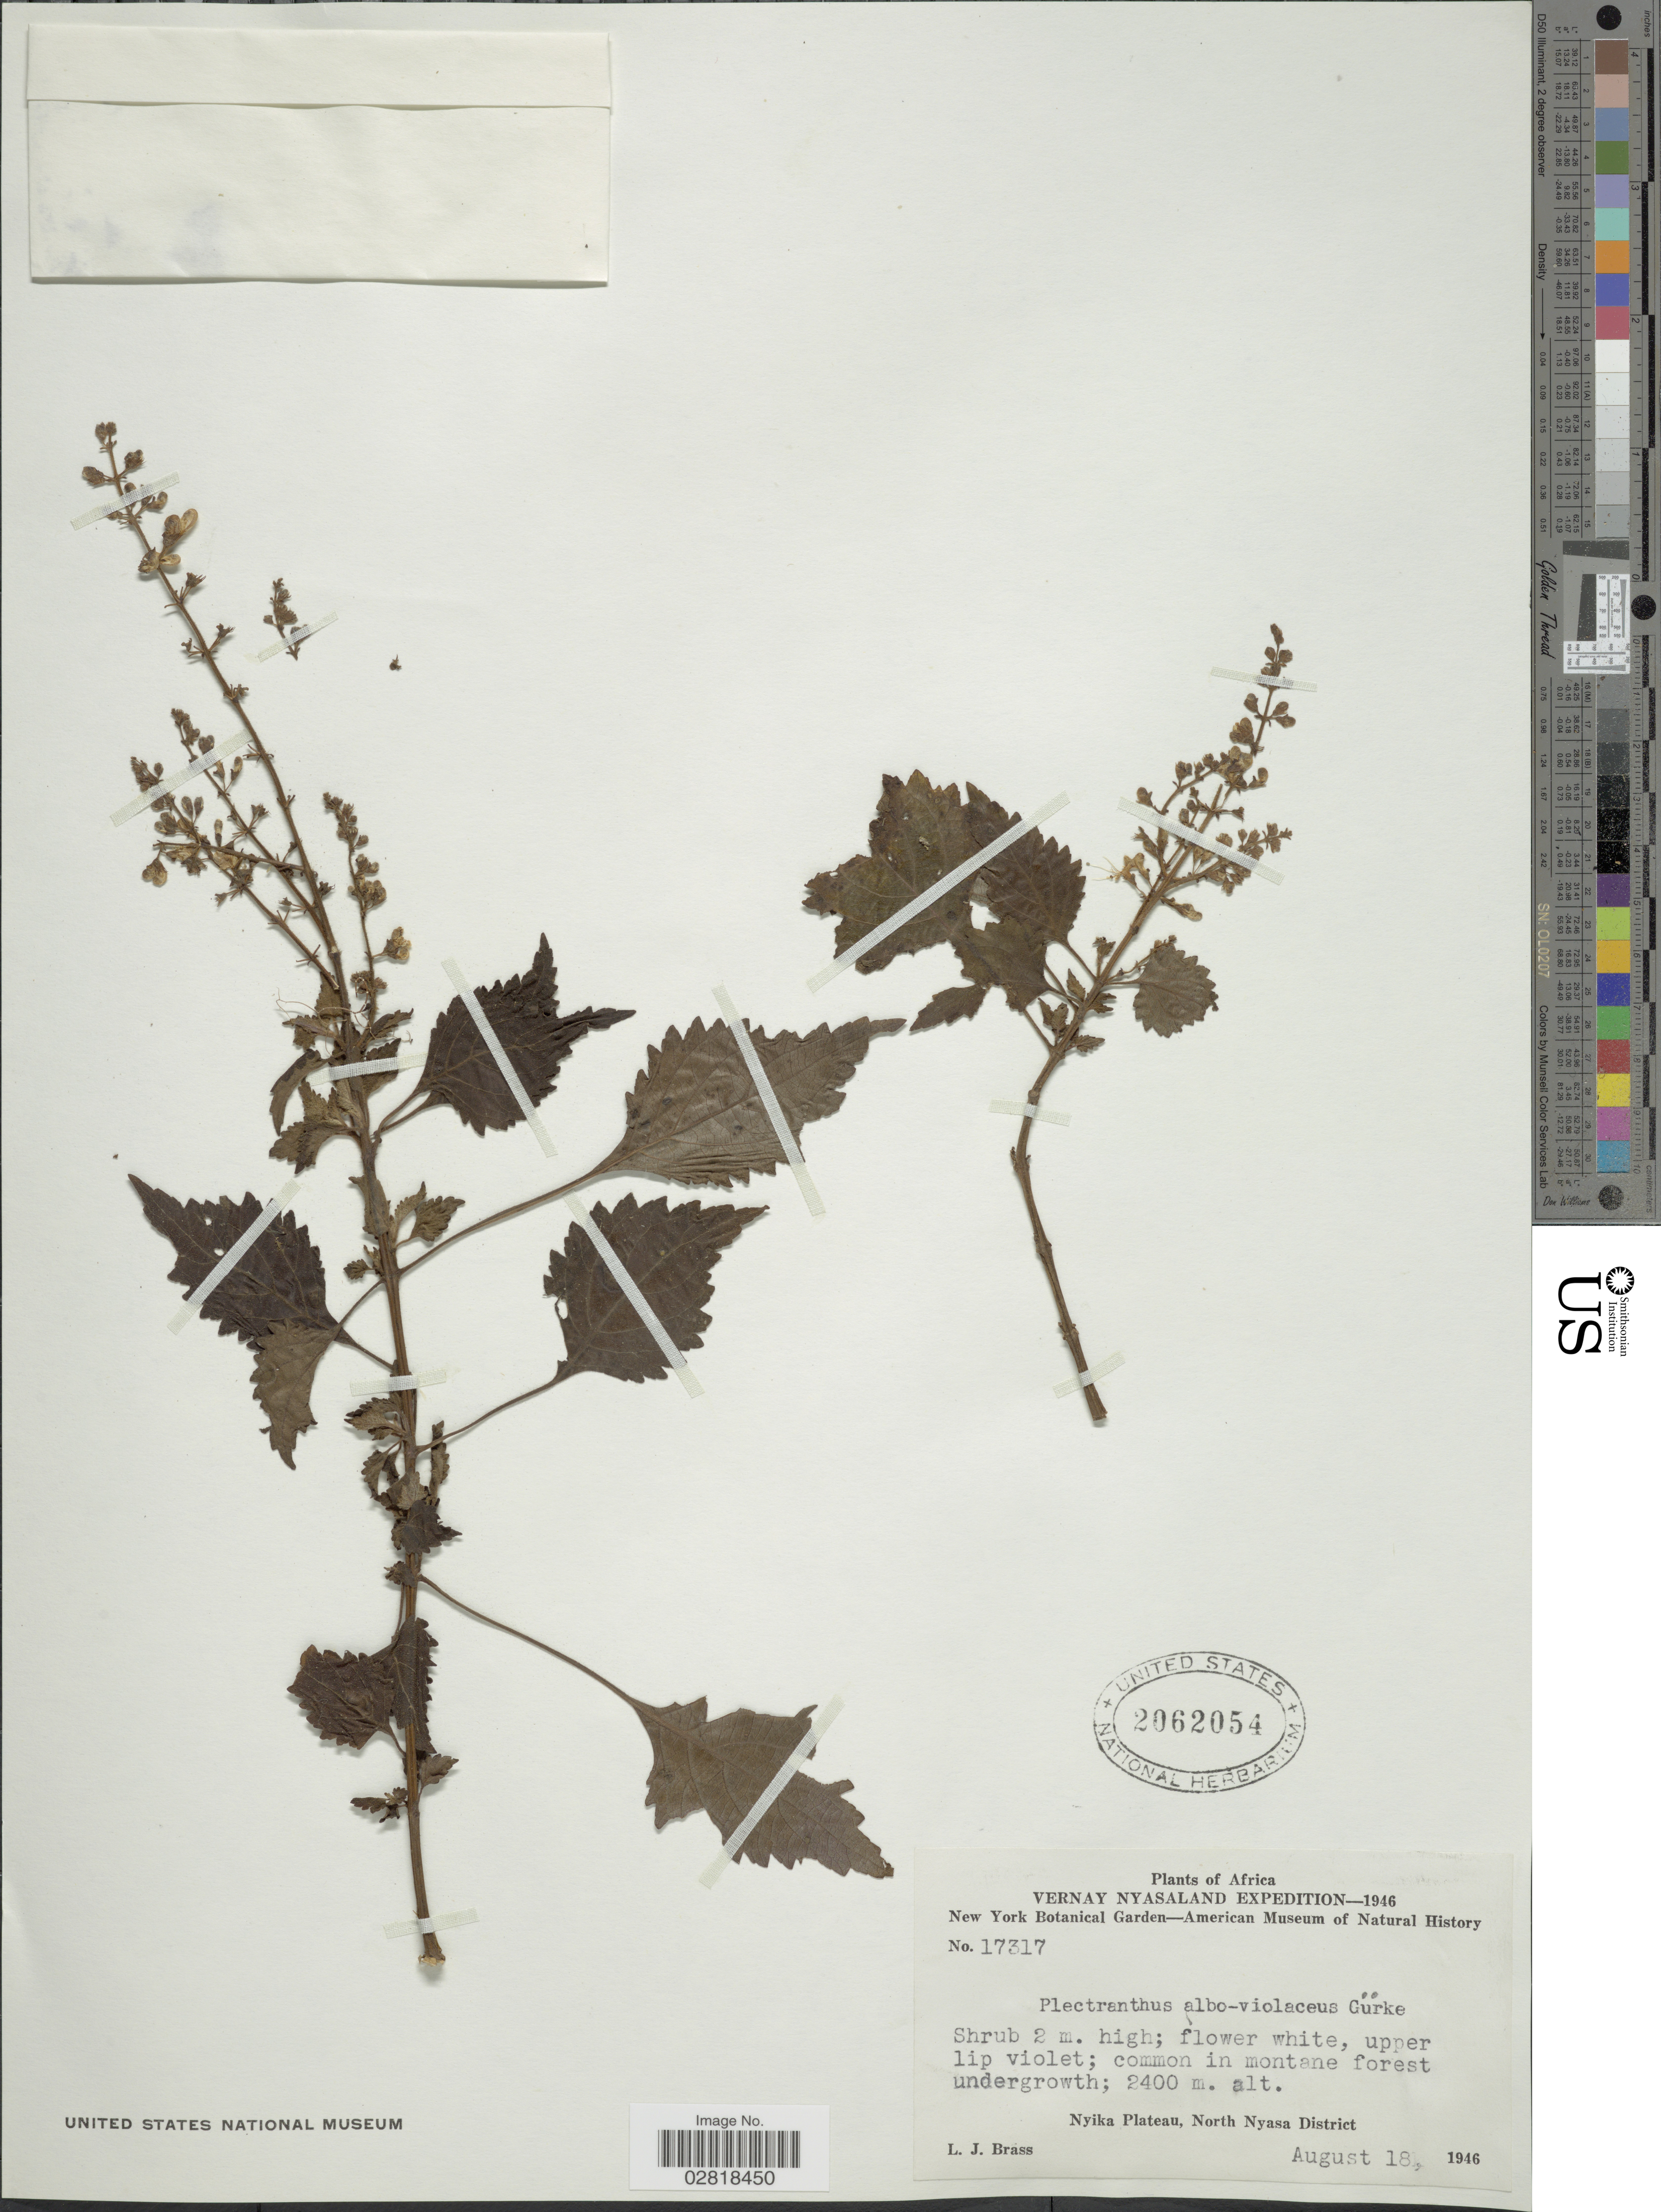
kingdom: Plantae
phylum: Tracheophyta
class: Magnoliopsida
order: Lamiales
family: Lamiaceae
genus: Plectranthus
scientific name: Plectranthus alboviolaceus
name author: Gürke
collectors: L. J. Brass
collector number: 17317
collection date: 1946-08-18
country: Malawi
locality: Vernay Nyasaland. Nyika Plateau, North Nyasa District.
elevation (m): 2400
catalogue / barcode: US 2062054